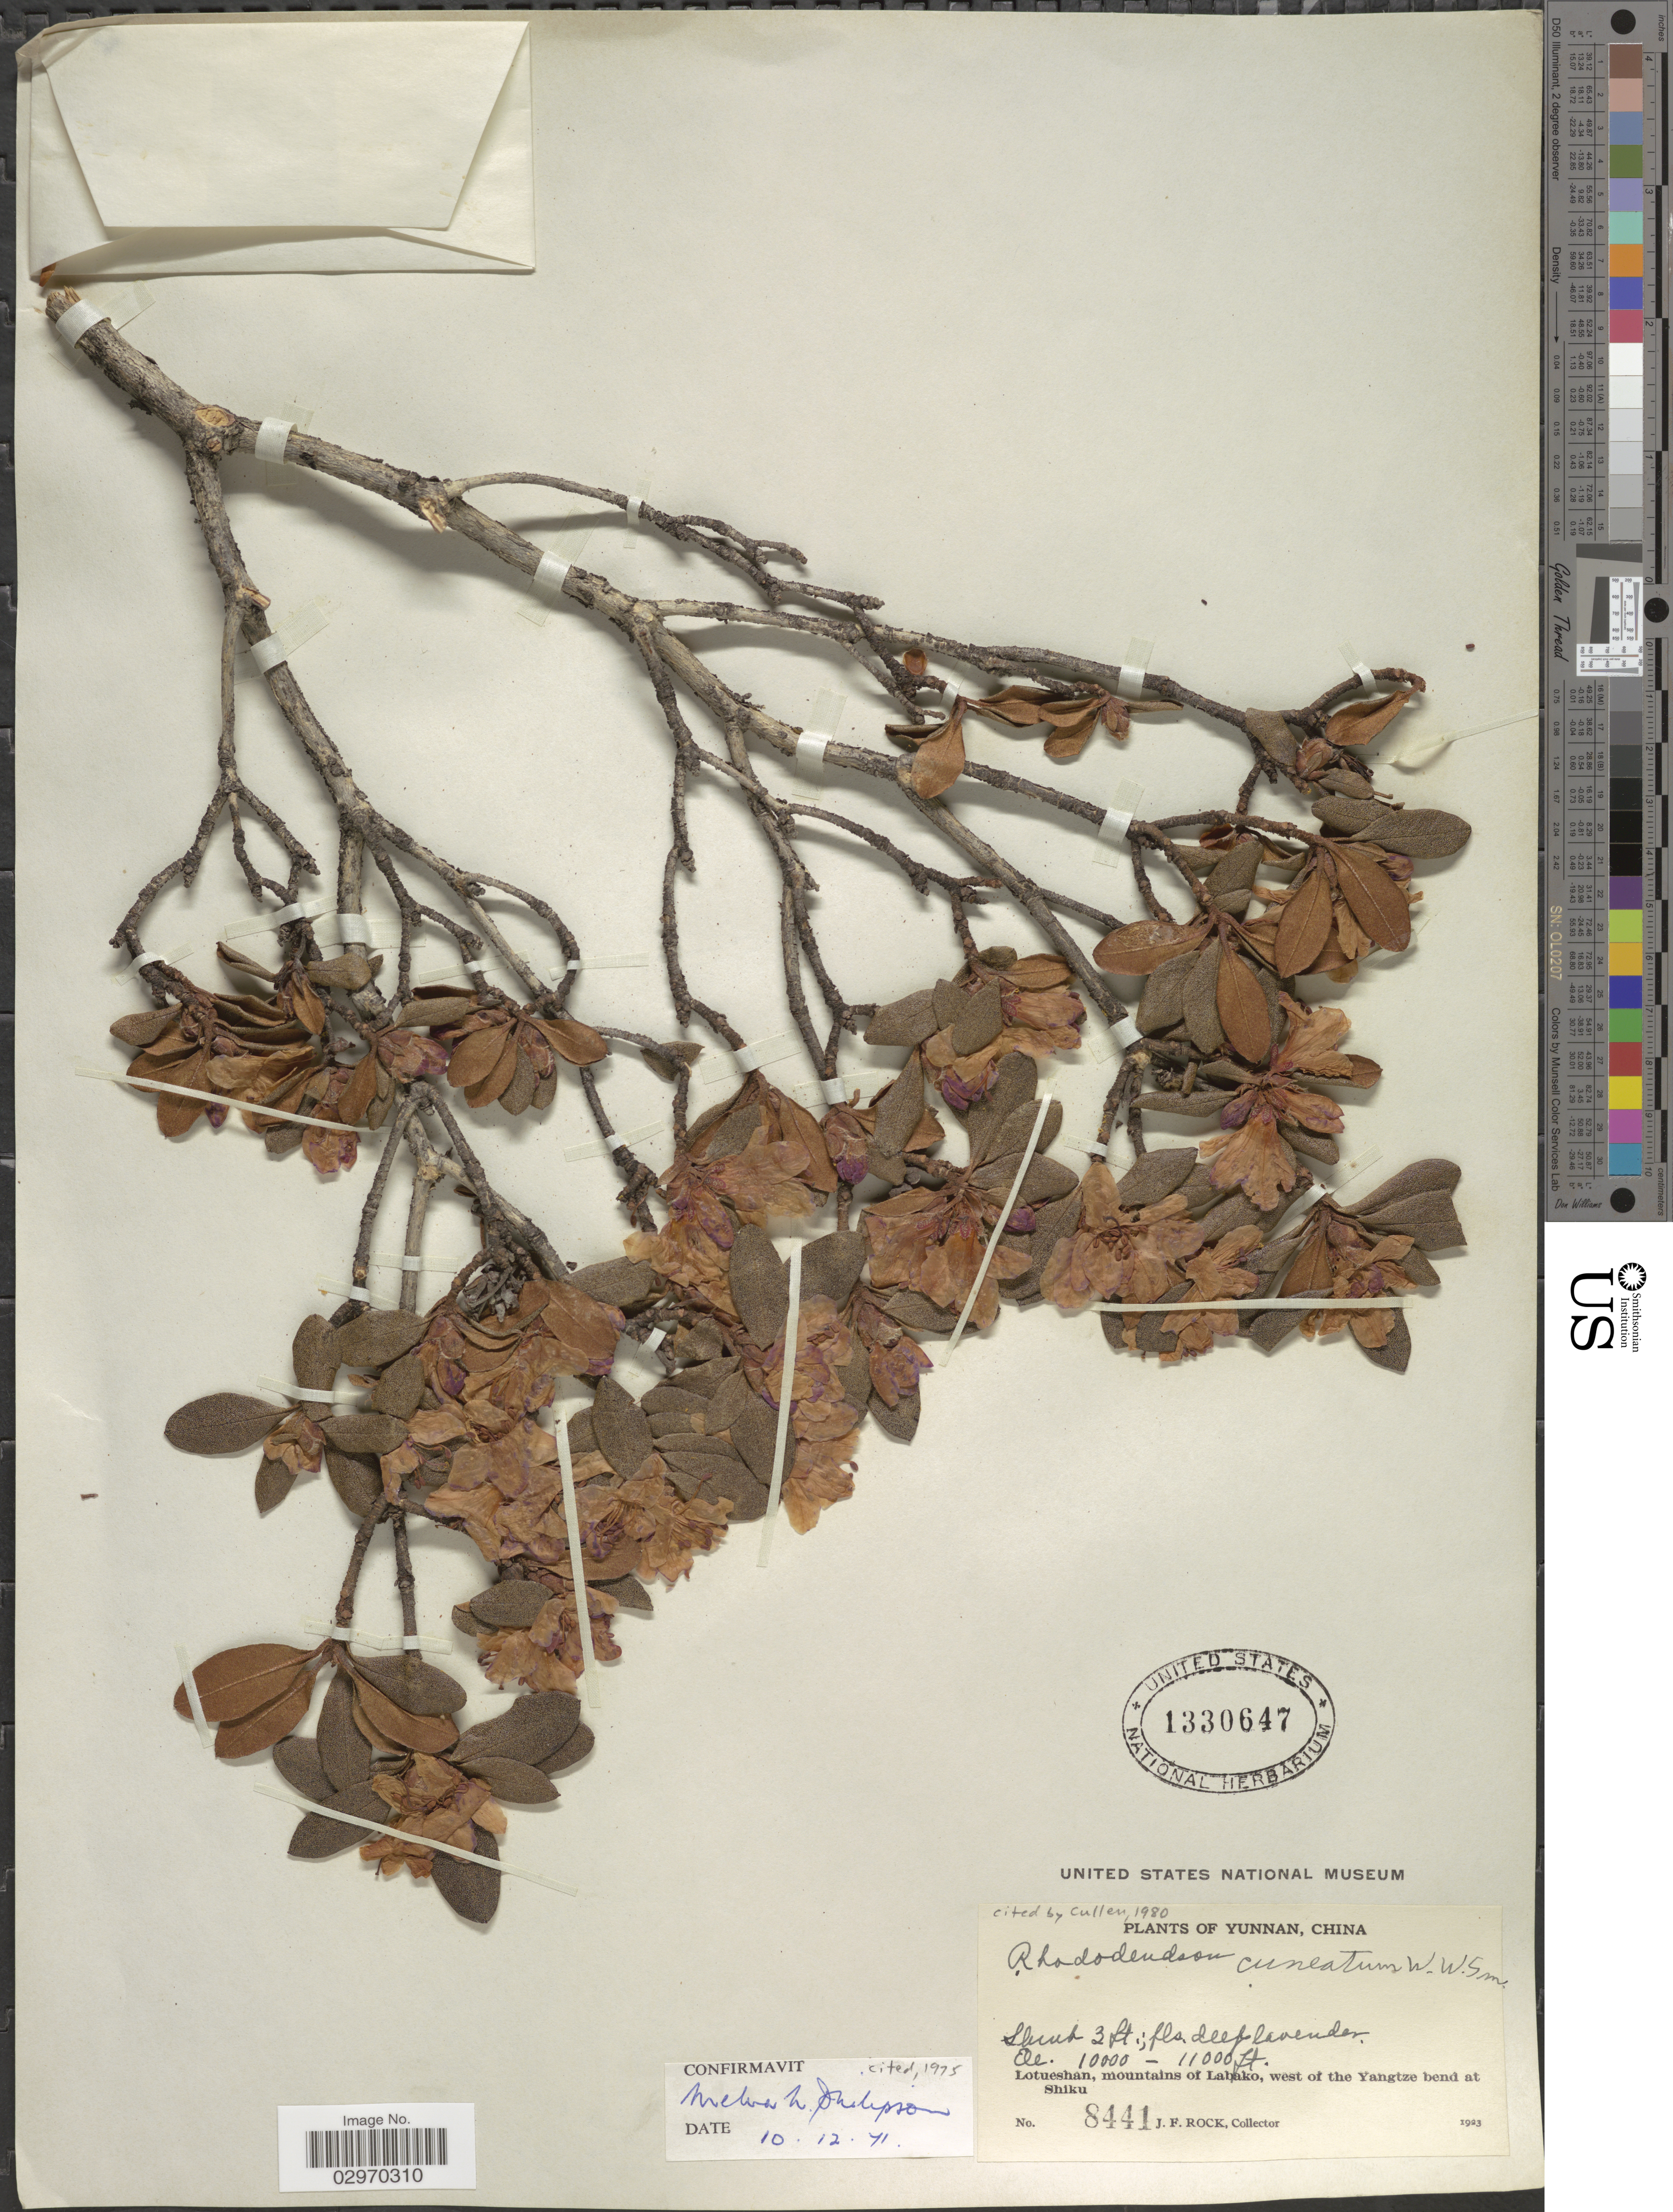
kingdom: Plantae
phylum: Tracheophyta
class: Magnoliopsida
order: Ericales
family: Ericaceae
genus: Rhododendron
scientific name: Rhododendron cuneatum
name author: W.W. Sm.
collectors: J. Rock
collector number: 8441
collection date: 1923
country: China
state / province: Yunnan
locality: Lotueshan, mountains of Labako, west of the Yangtze bend at Shiku.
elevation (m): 3048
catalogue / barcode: US 1330647